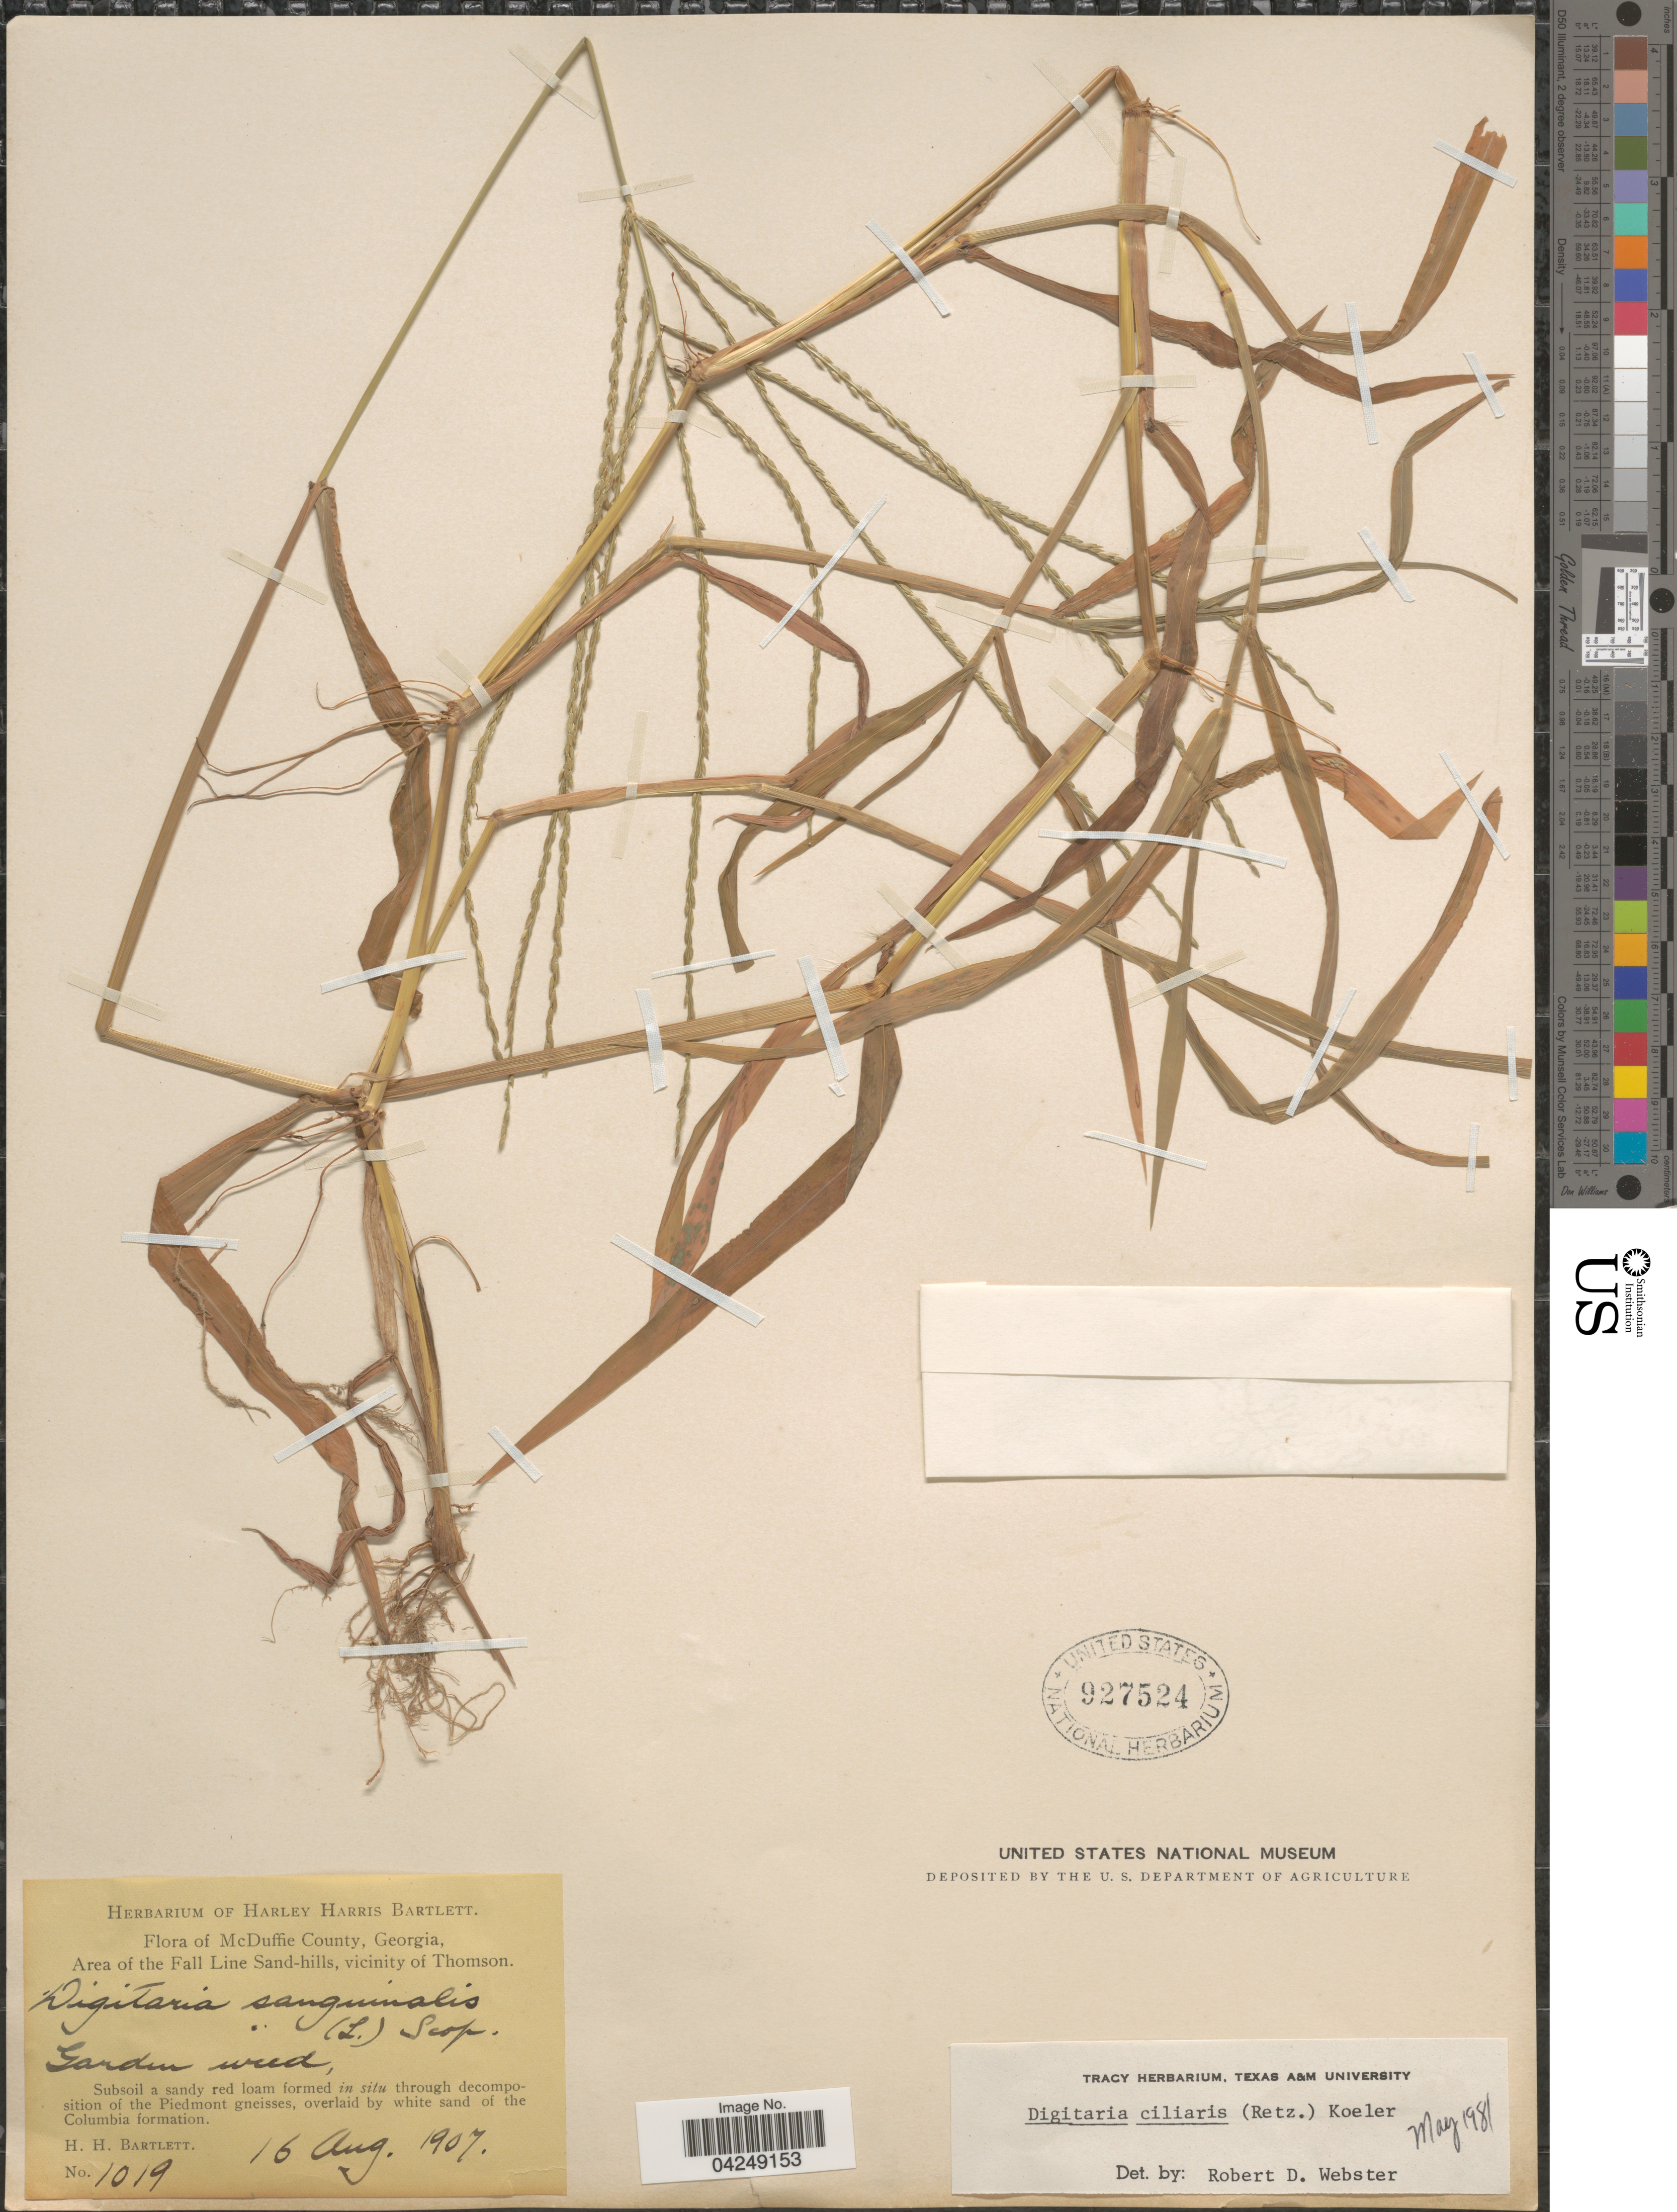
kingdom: Plantae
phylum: Tracheophyta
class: Liliopsida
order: Poales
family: Poaceae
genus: Digitaria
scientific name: Digitaria ciliaris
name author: (Retz.) Koeler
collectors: H. H. Bartlett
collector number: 1019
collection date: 1907-08-16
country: United States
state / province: Georgia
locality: McDuffie County, Area of the Fall Line Sand-hills, vicinity of Thomson.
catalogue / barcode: US 927524